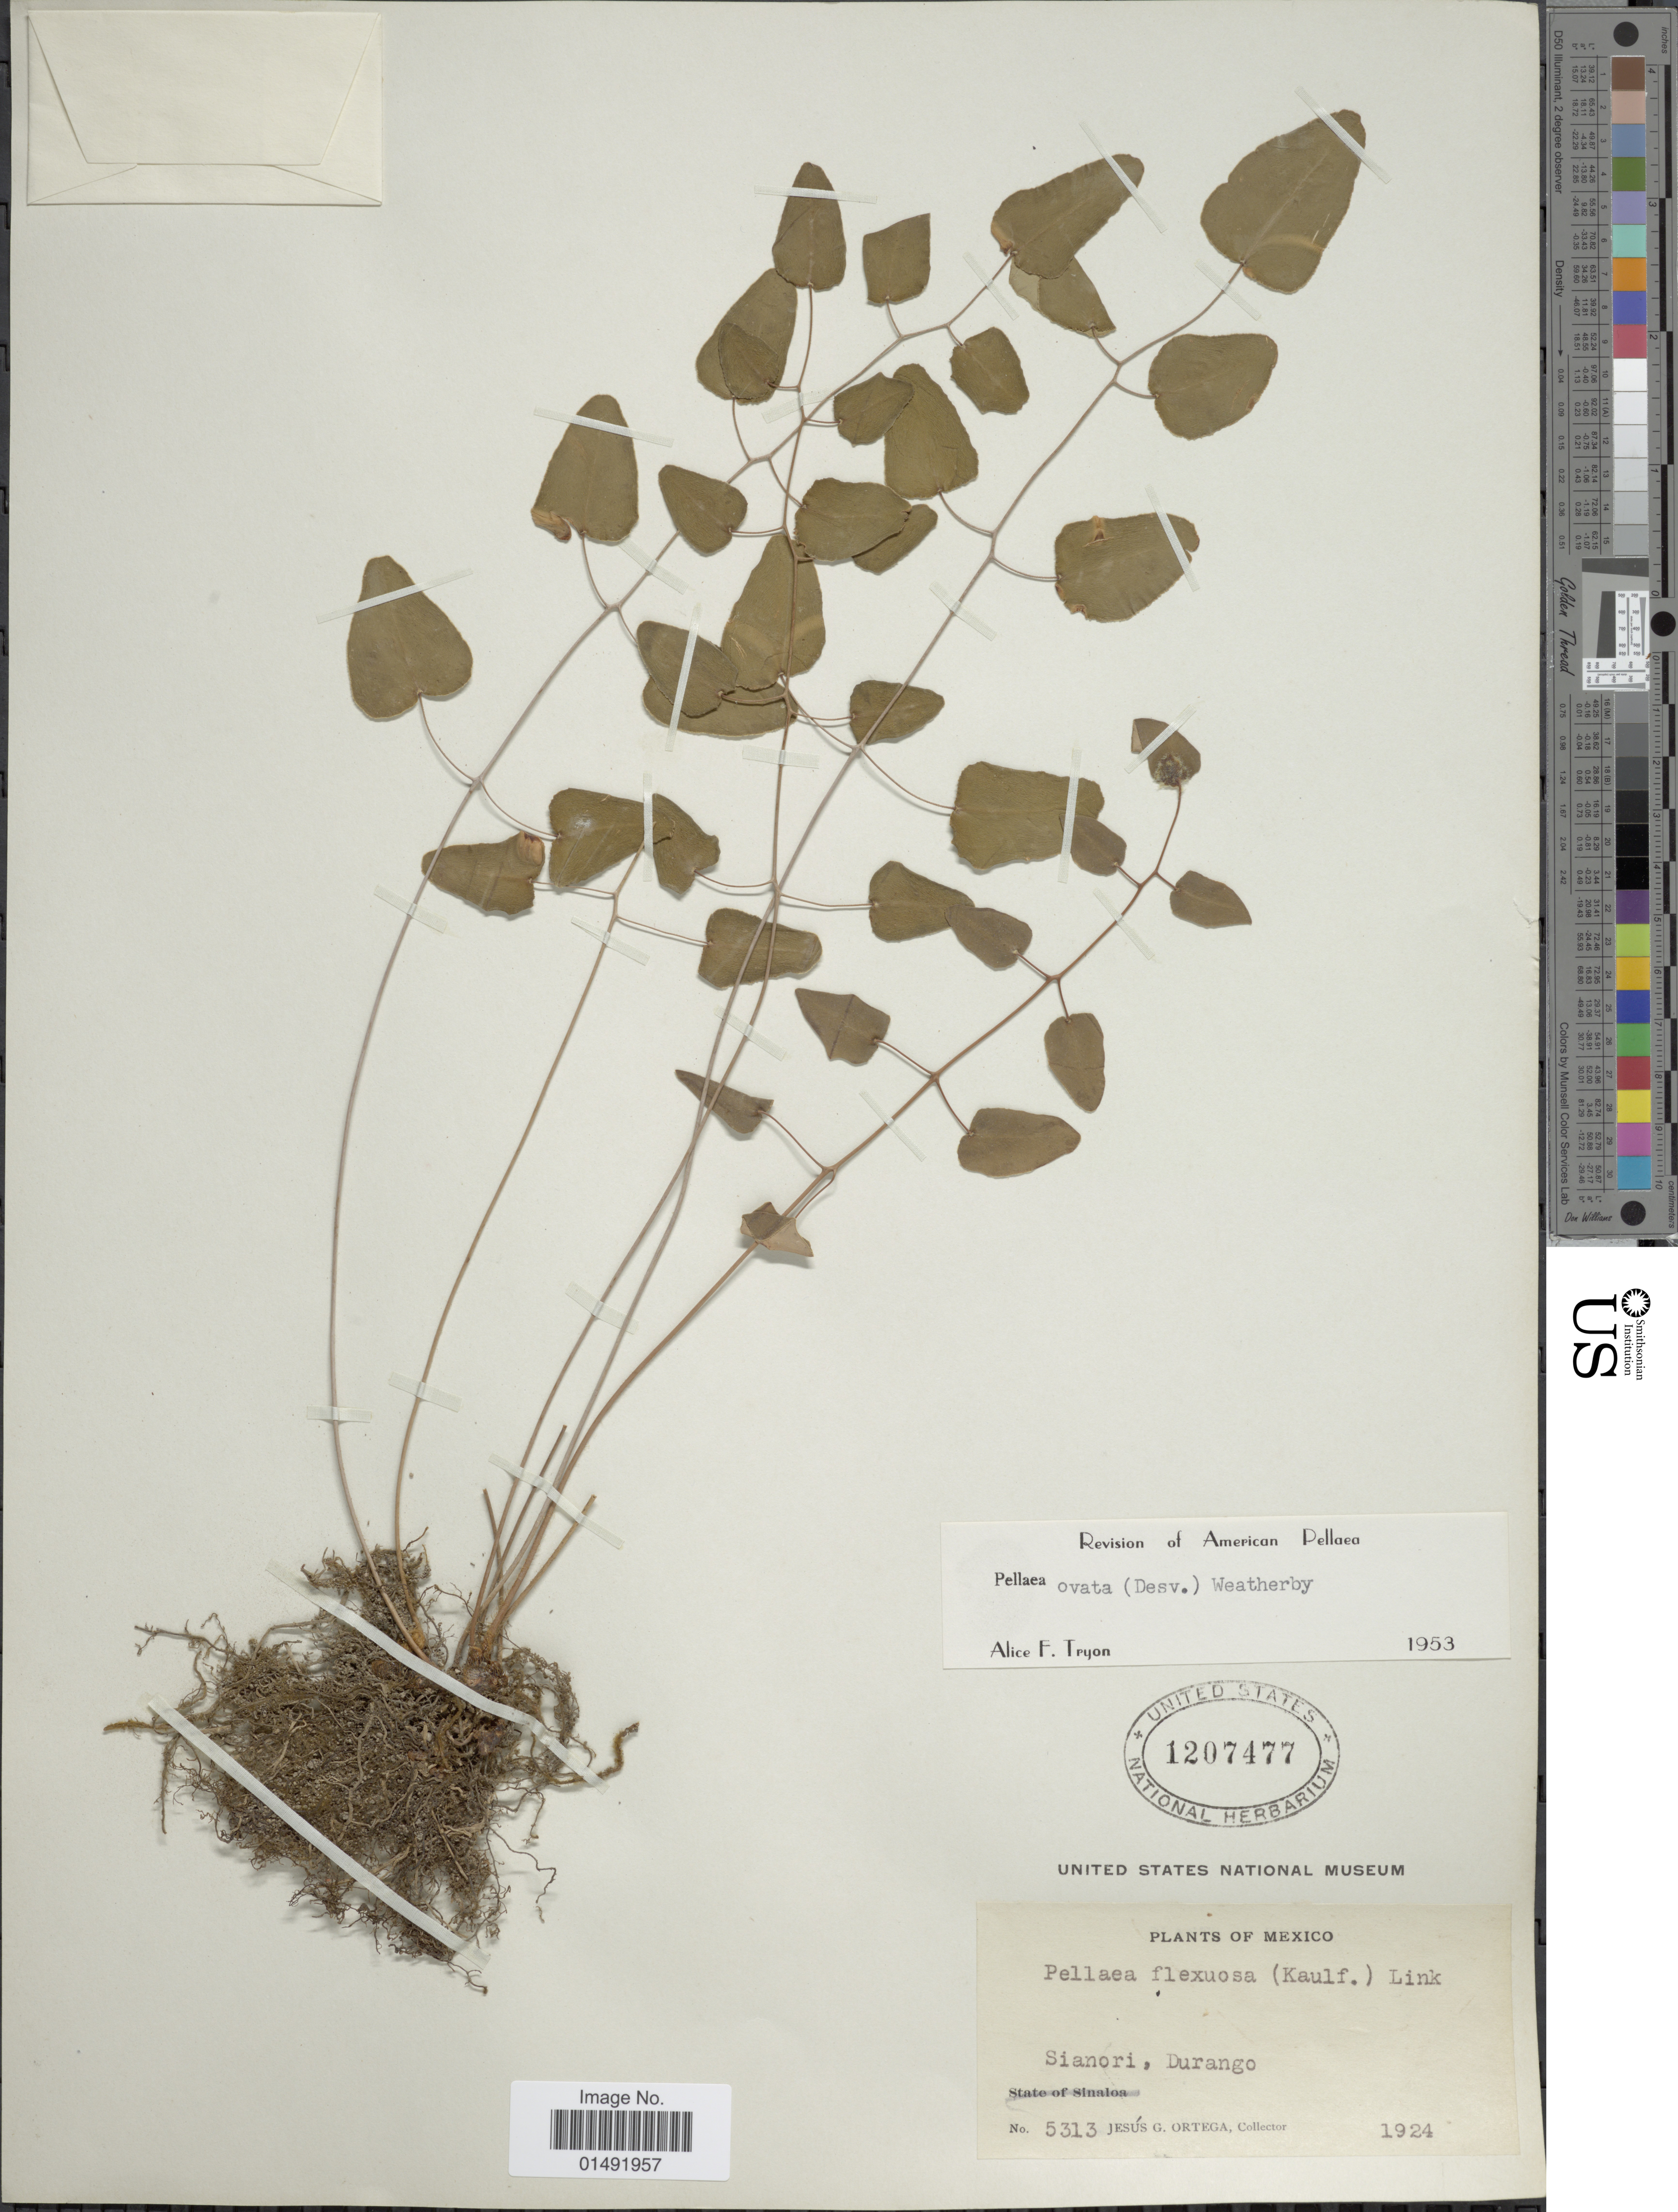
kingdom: Plantae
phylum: Tracheophyta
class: Polypodiopsida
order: Polypodiales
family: Pteridaceae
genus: Pellaea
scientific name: Pellaea ovata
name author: (Desv.) Weath.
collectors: J. Ortega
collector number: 5313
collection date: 1924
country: Mexico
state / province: Durango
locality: Sianori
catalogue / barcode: US 1207477